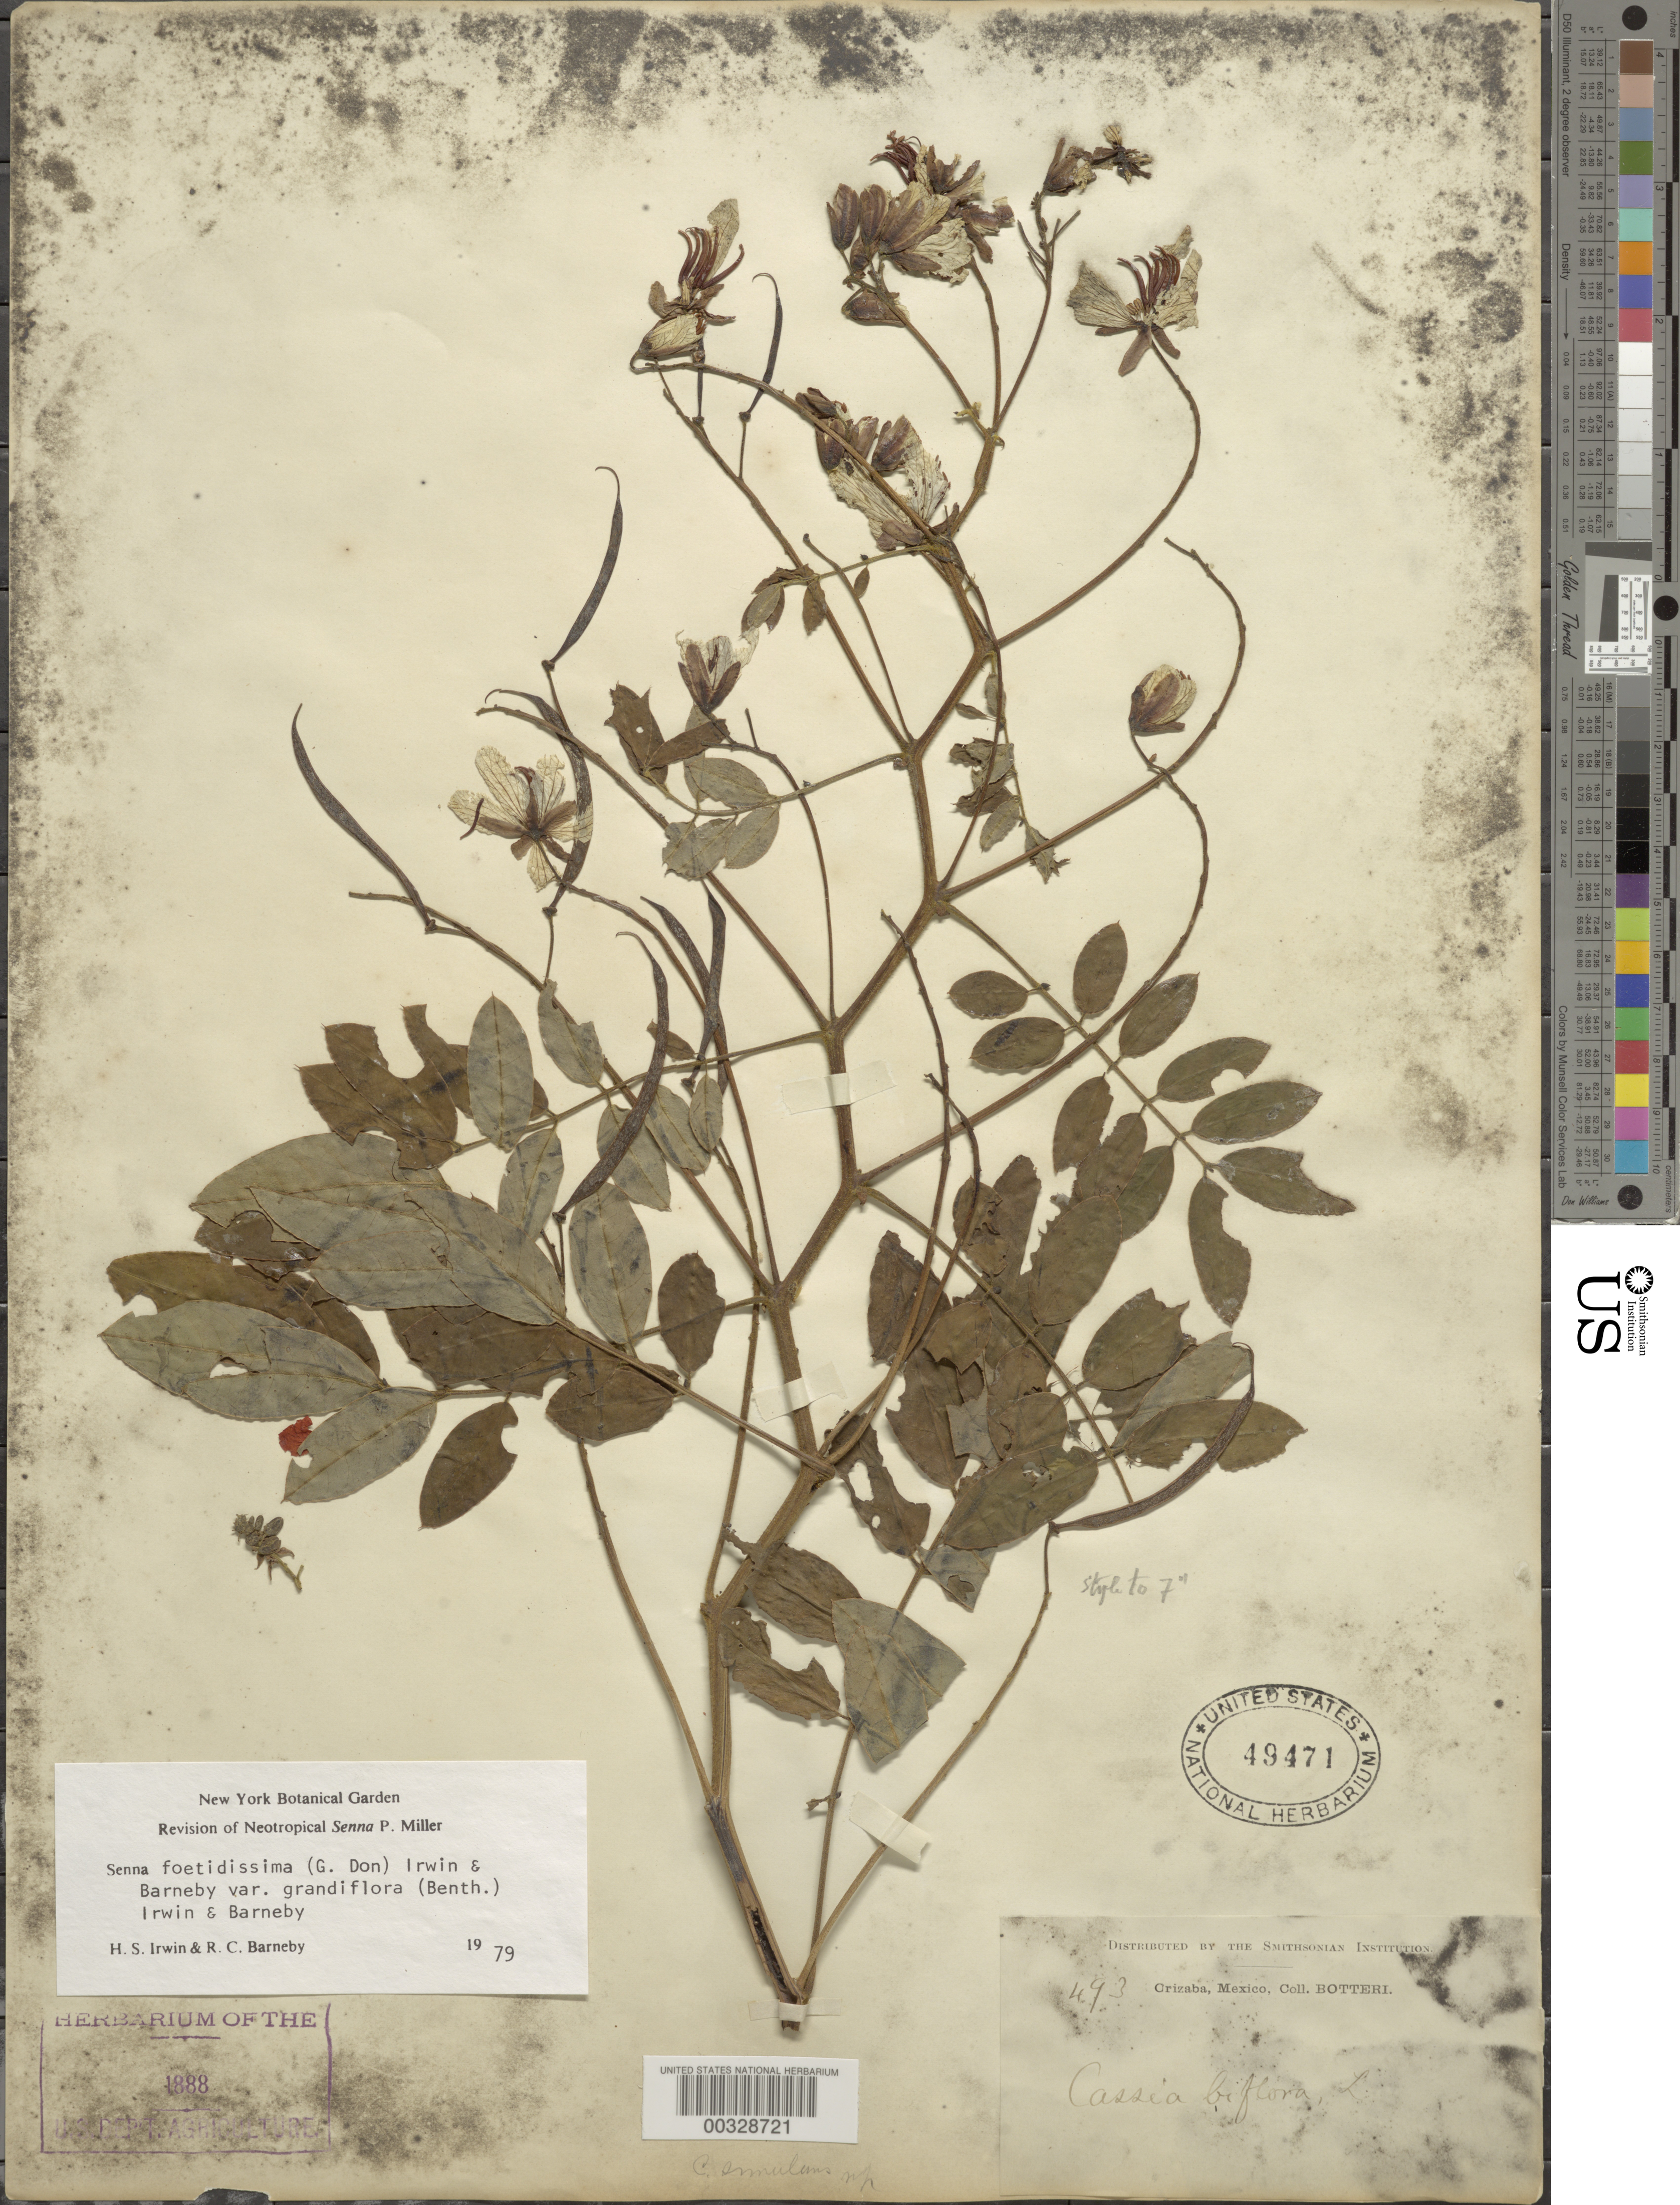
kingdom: Plantae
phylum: Tracheophyta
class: Magnoliopsida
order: Fabales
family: Fabaceae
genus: Senna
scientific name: Senna foetidissima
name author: (Ruiz & Pav. ex G. Don) H.S. Irwin & Barneby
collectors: M. Botteri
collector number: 493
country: Mexico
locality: Orizaba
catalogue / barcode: US 49471